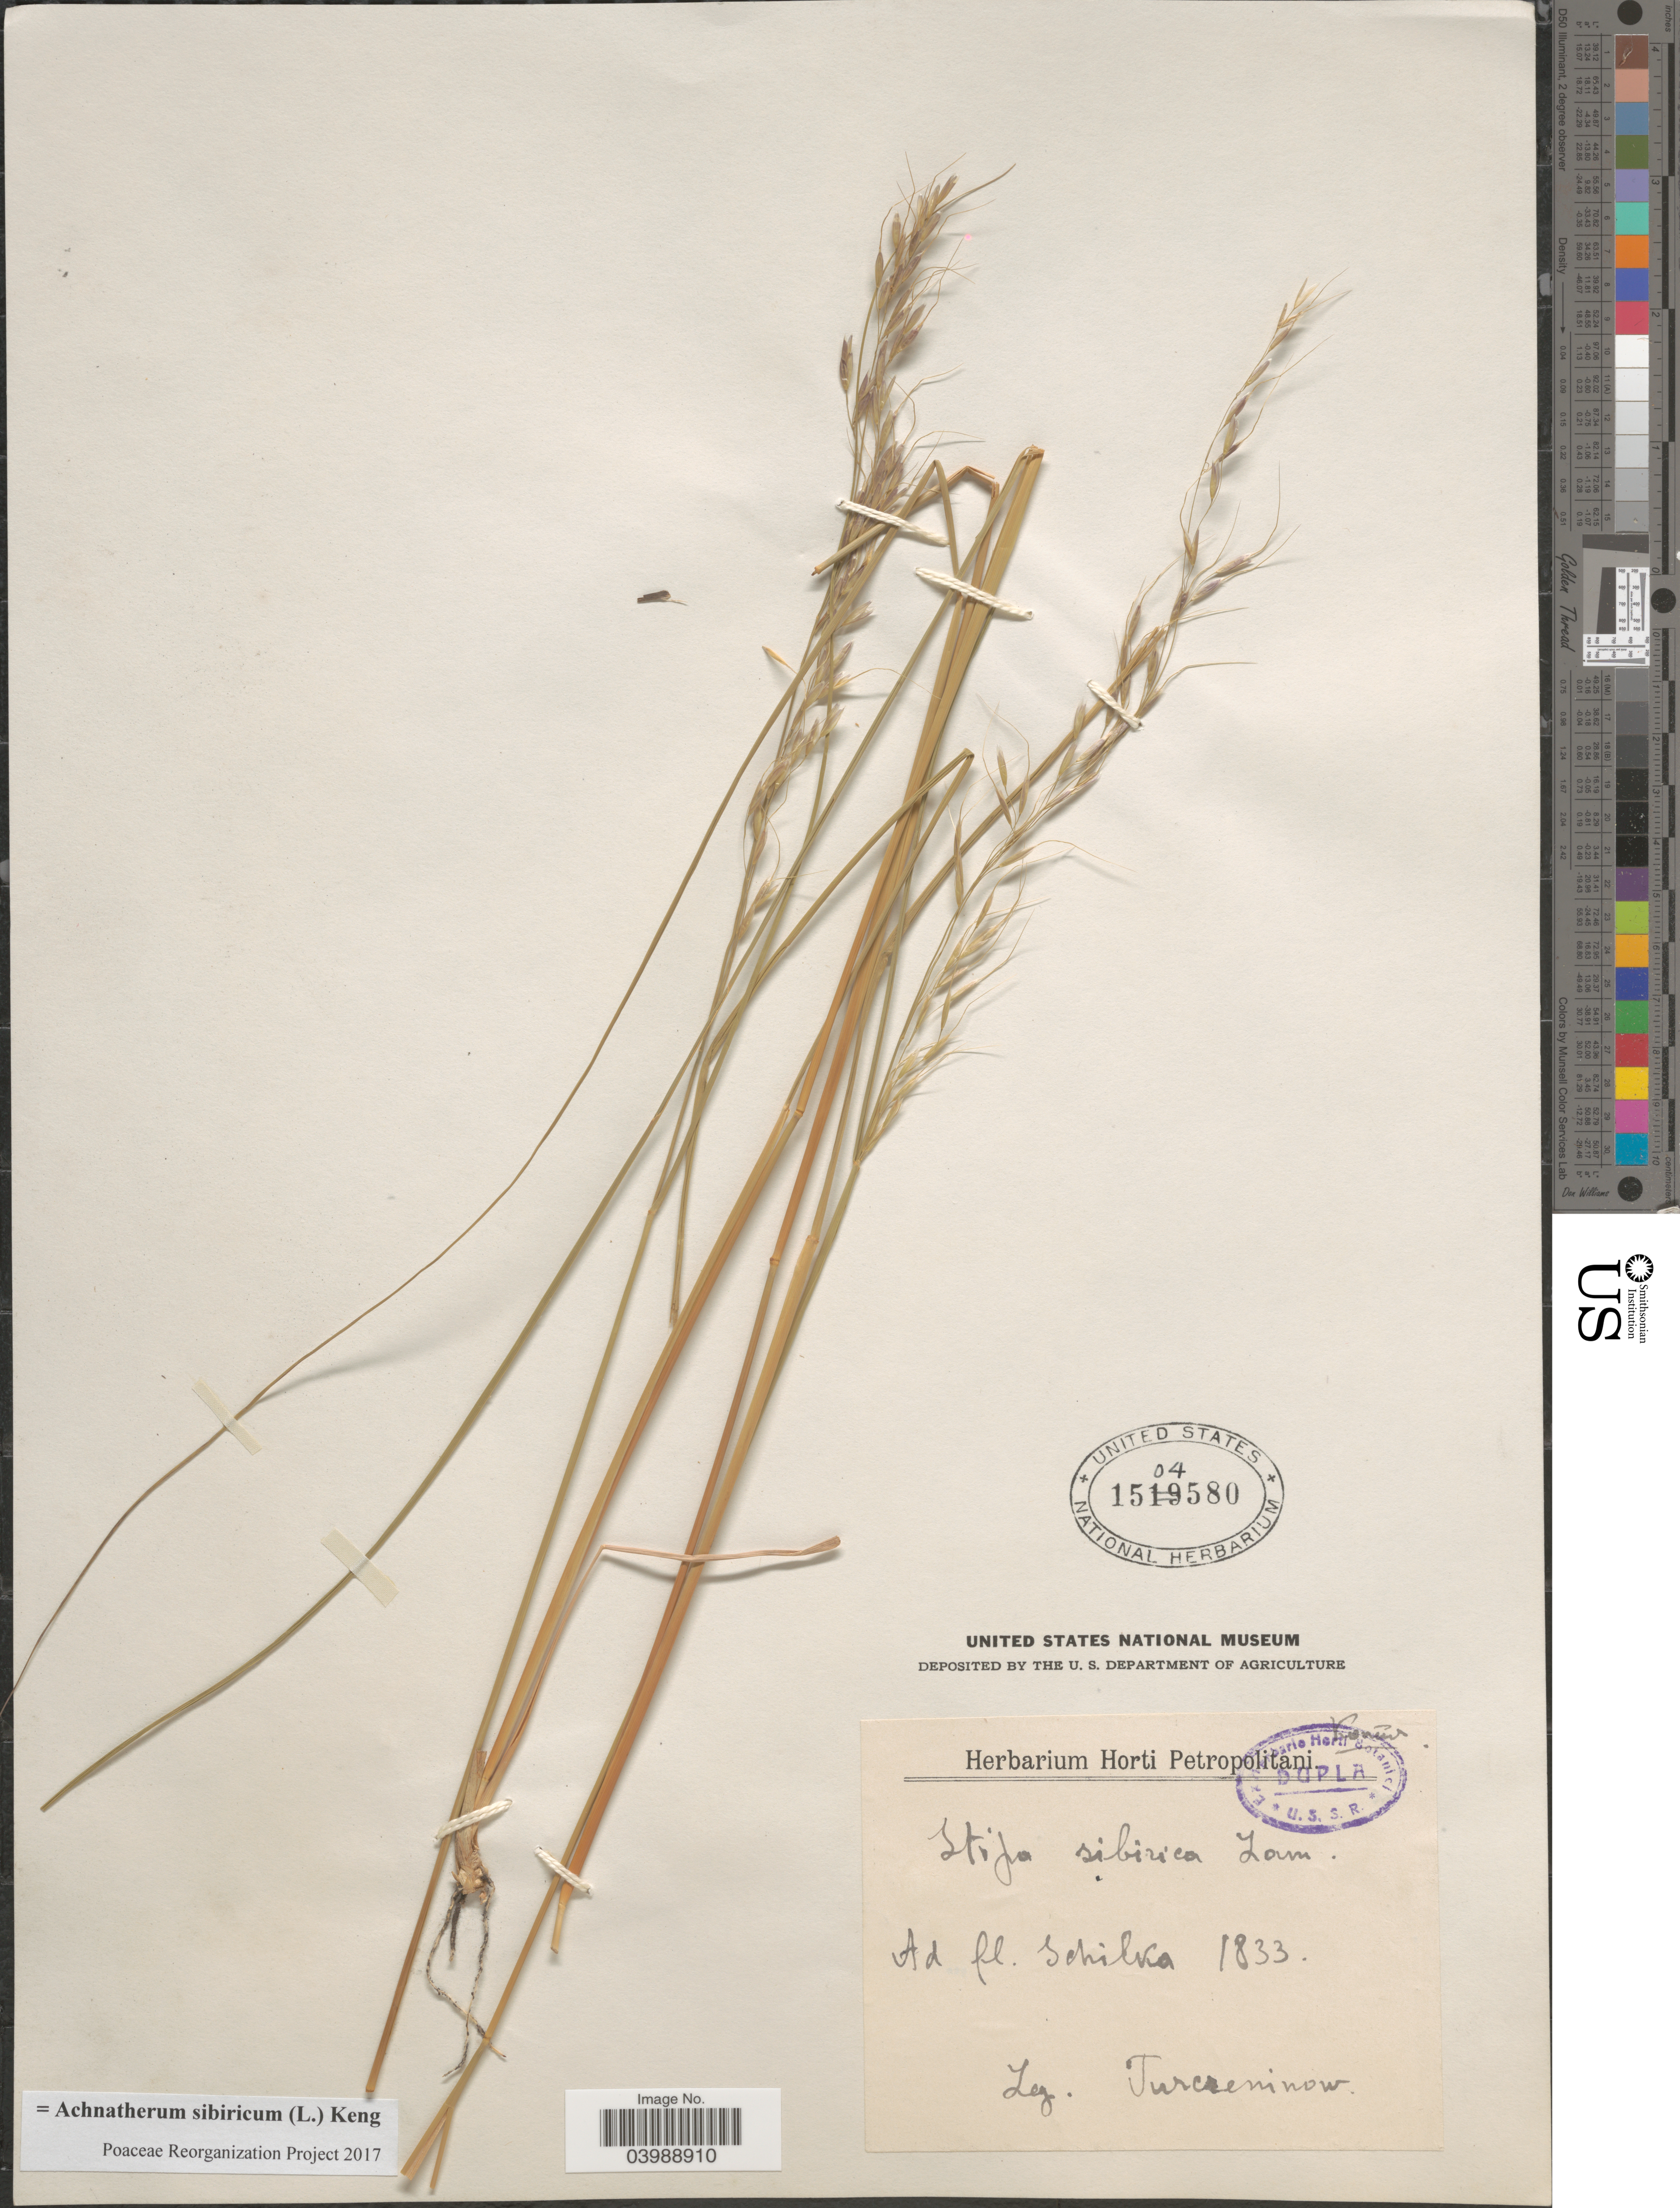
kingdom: Plantae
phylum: Tracheophyta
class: Liliopsida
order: Poales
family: Poaceae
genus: Achnatherum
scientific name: Achnatherum sibiricum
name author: (L.) Keng ex Tzvelev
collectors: Turczaninow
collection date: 1833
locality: Ad fl. Schilka.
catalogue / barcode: US 1504580